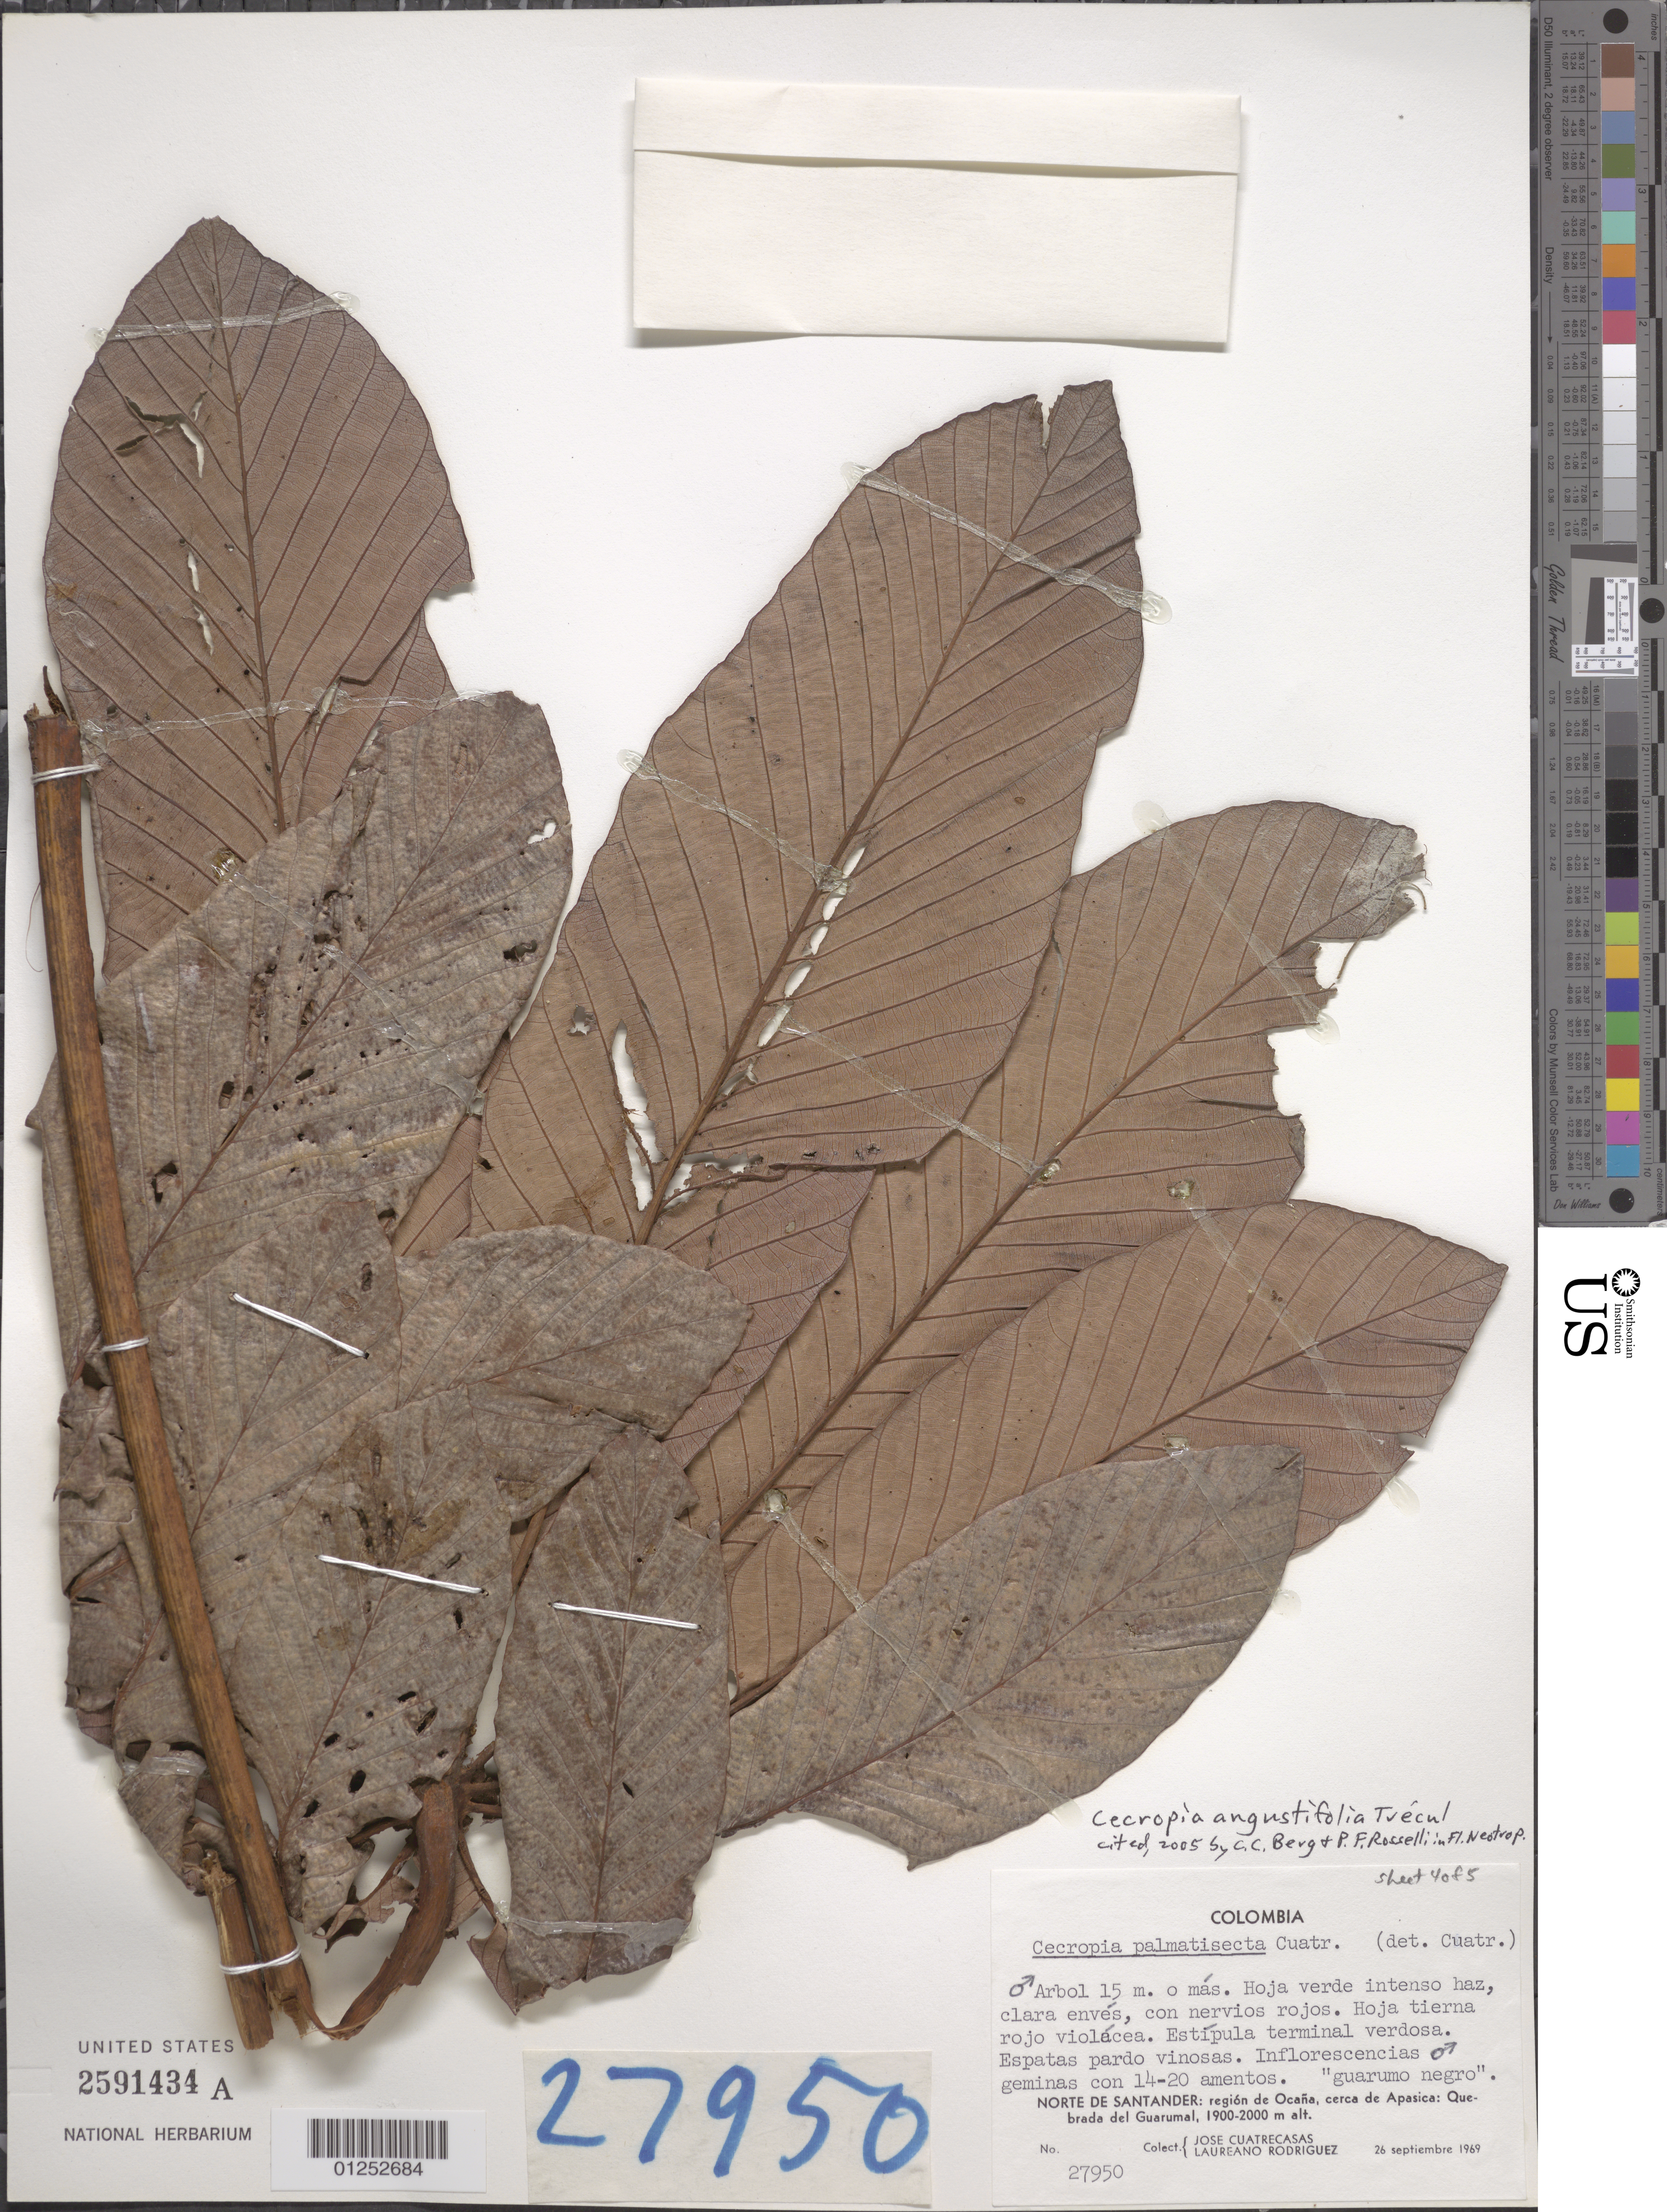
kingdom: Plantae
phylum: Tracheophyta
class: Magnoliopsida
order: Rosales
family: Urticaceae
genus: Cecropia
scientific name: Cecropia angustifolia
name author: Trécul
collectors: J. Cuatrecasas & L. Rodriguez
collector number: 27950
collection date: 1969-09-26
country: Colombia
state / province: Norte de Santander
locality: Región de Ocaña, Cercanías de Apasica; quebrada del Guarumal.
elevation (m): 1900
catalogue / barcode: US 2491434A